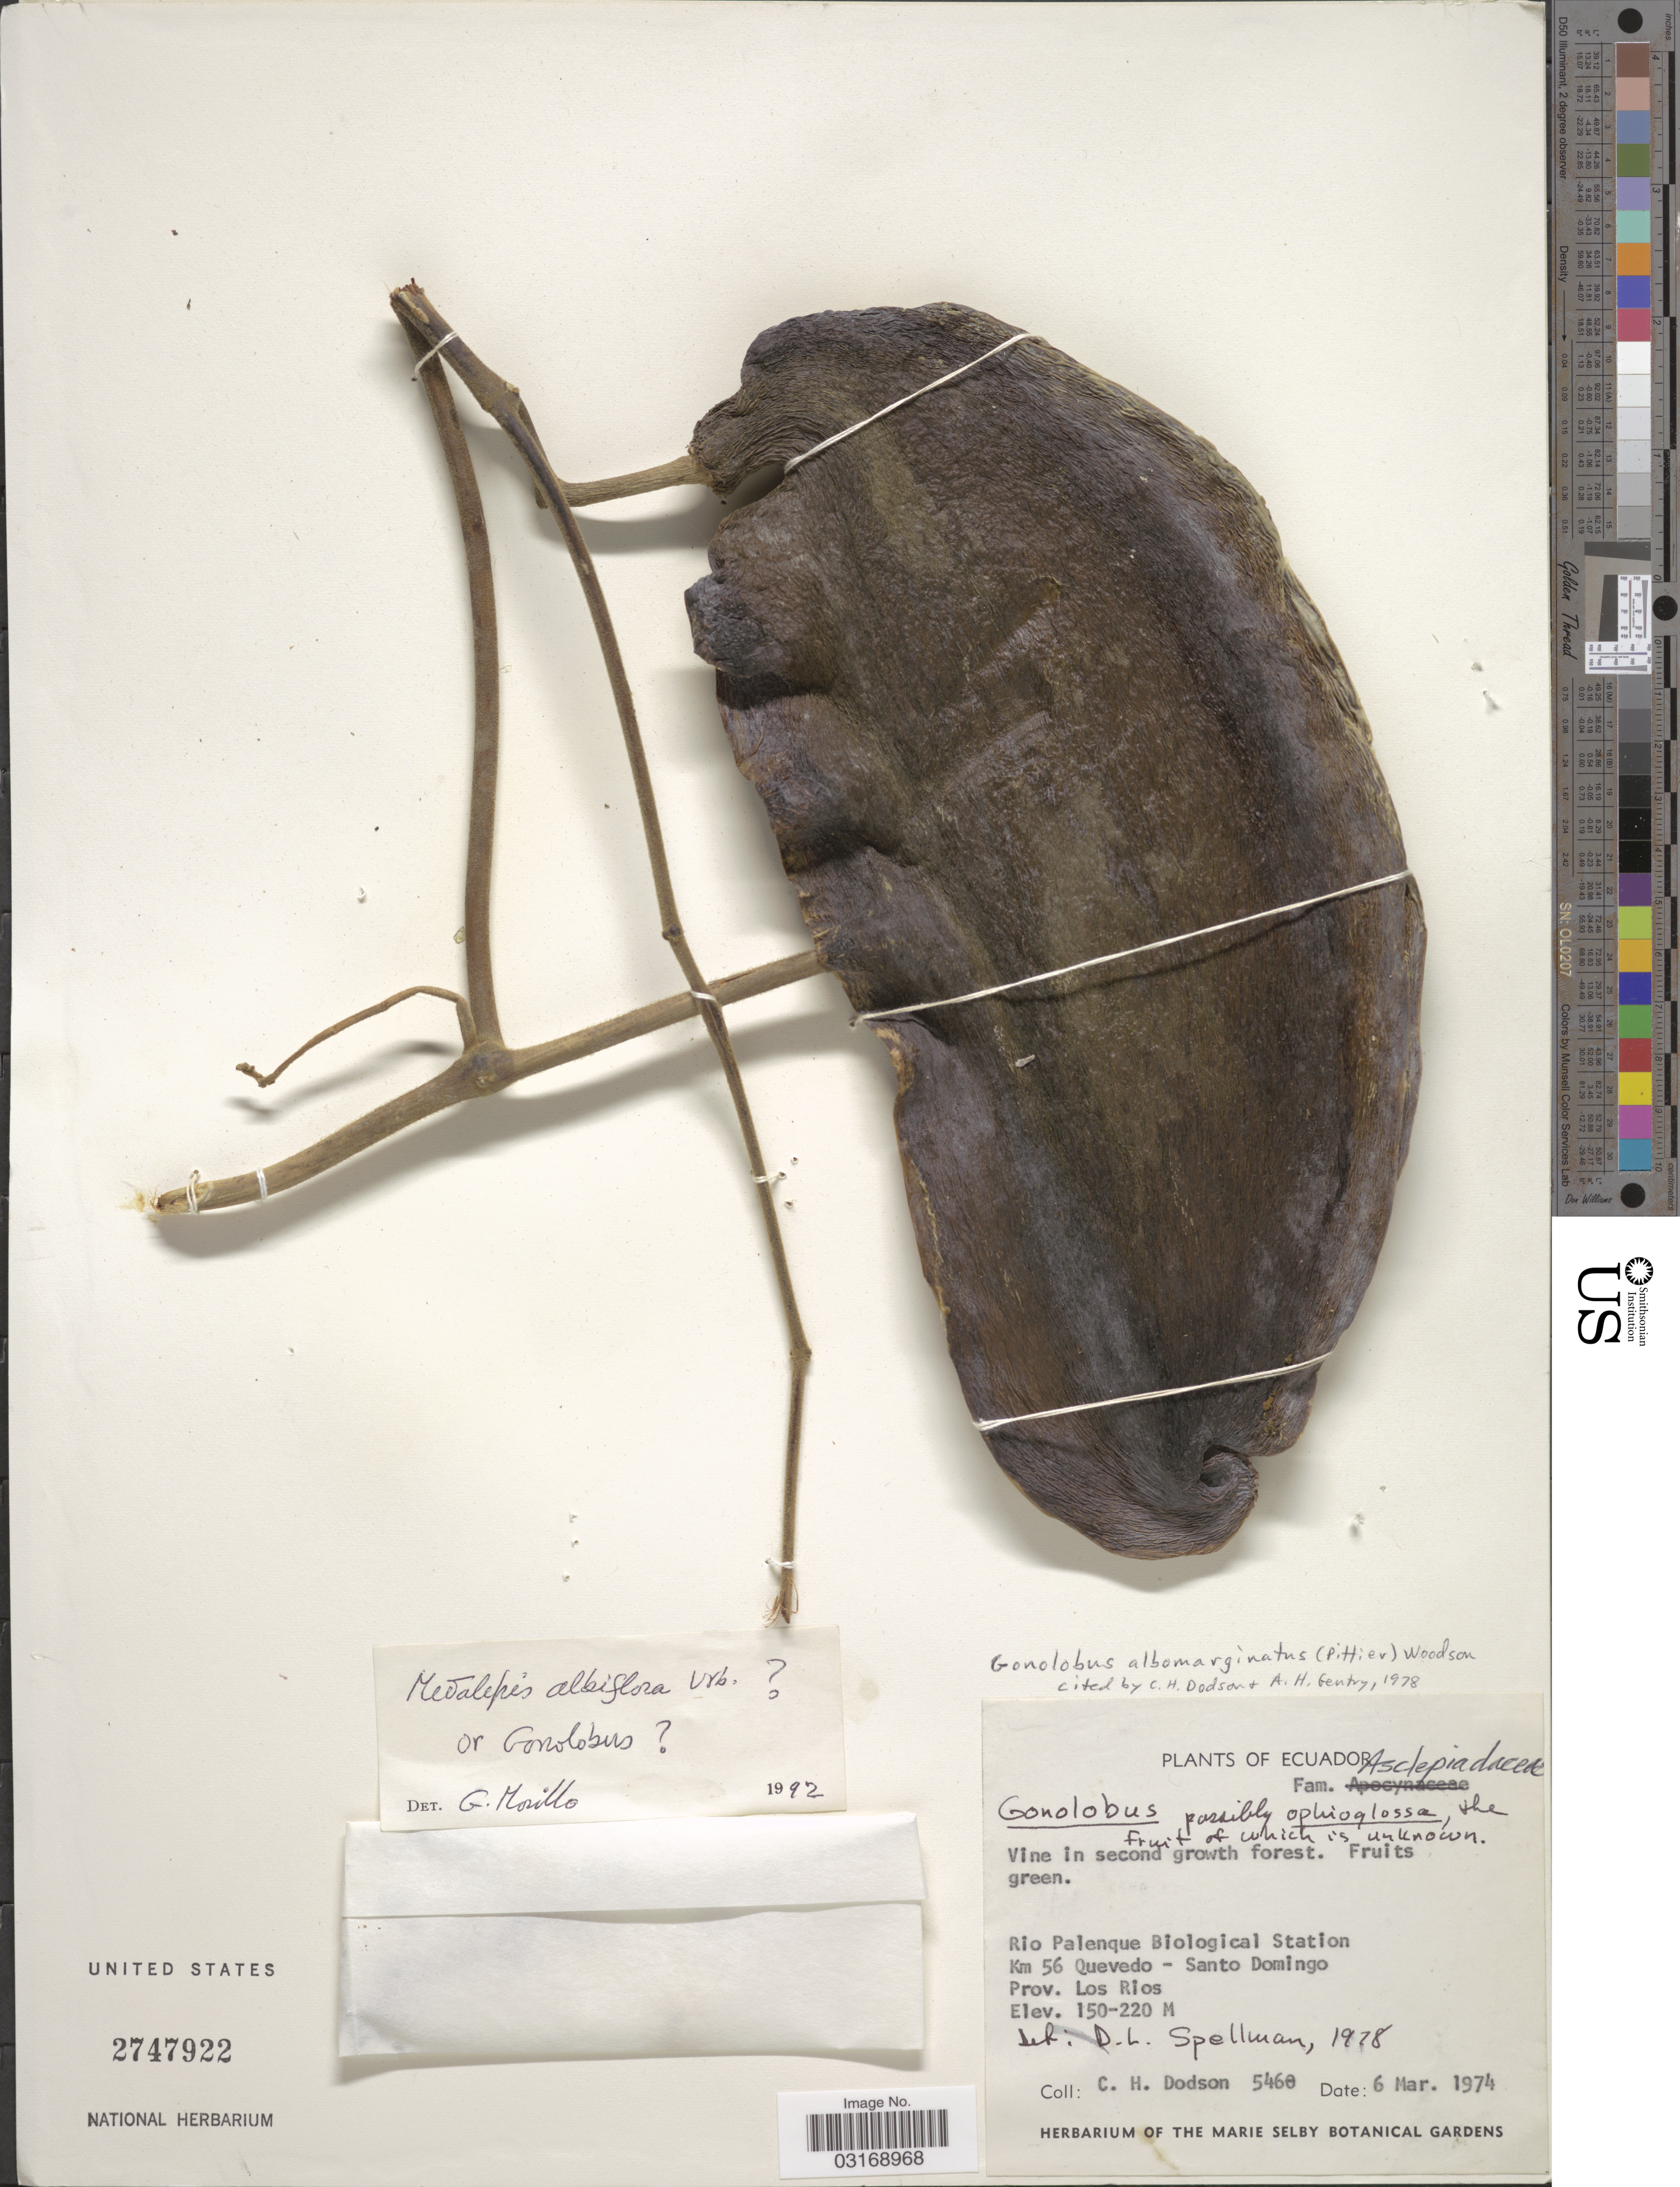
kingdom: Plantae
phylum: Tracheophyta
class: Magnoliopsida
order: Gentianales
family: Apocynaceae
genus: Metalepis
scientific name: Metalepis albiflora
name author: Urb.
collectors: C. H. Dodson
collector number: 5460*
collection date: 1974-03-06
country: Ecuador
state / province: Los Ríos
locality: Rio Palenque Biological Station. Km 56 Quevedo - Santo Domingo.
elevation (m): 150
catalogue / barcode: US 2747922